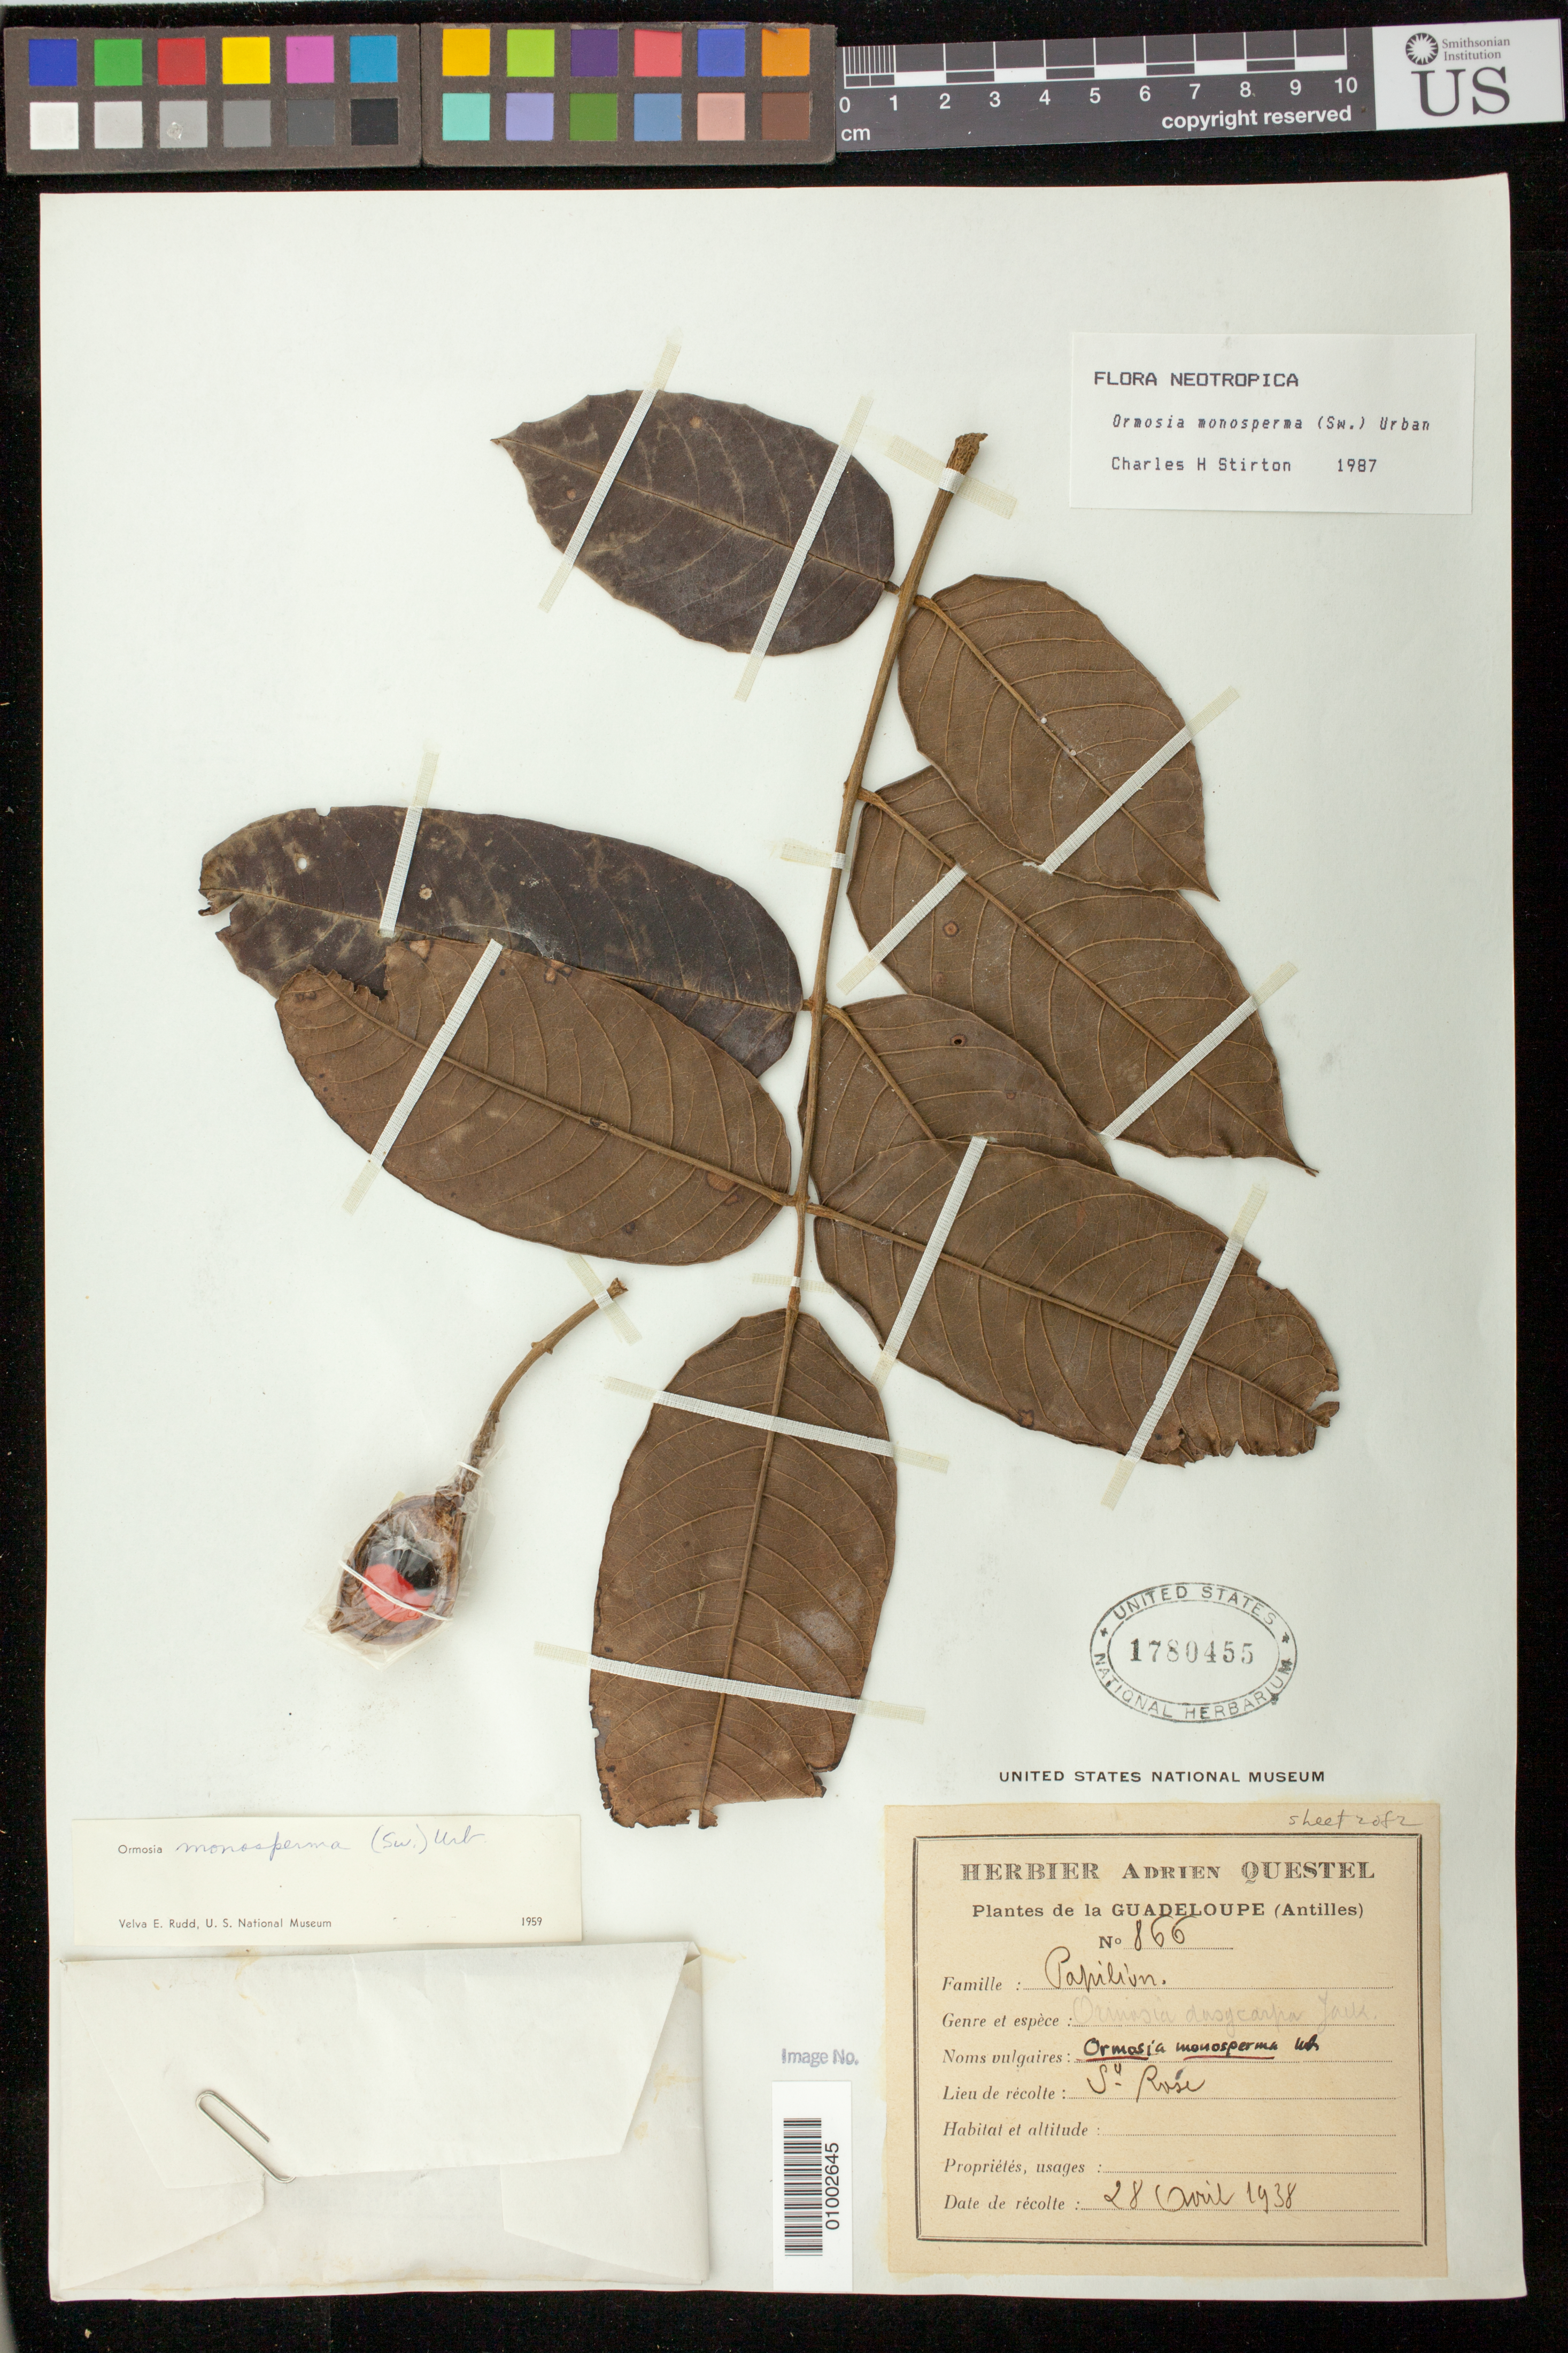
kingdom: Plantae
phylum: Tracheophyta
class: Magnoliopsida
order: Fabales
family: Fabaceae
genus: Ormosia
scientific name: Ormosia monosperma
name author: (Sw.) Urb.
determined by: Rudd, V. E.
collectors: A. Questel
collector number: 866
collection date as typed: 28 Oct 1938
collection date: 1938-10-28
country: Guadeloupe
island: Basse Terre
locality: St. Rose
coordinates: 0 N, 0 E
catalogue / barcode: US 1780455